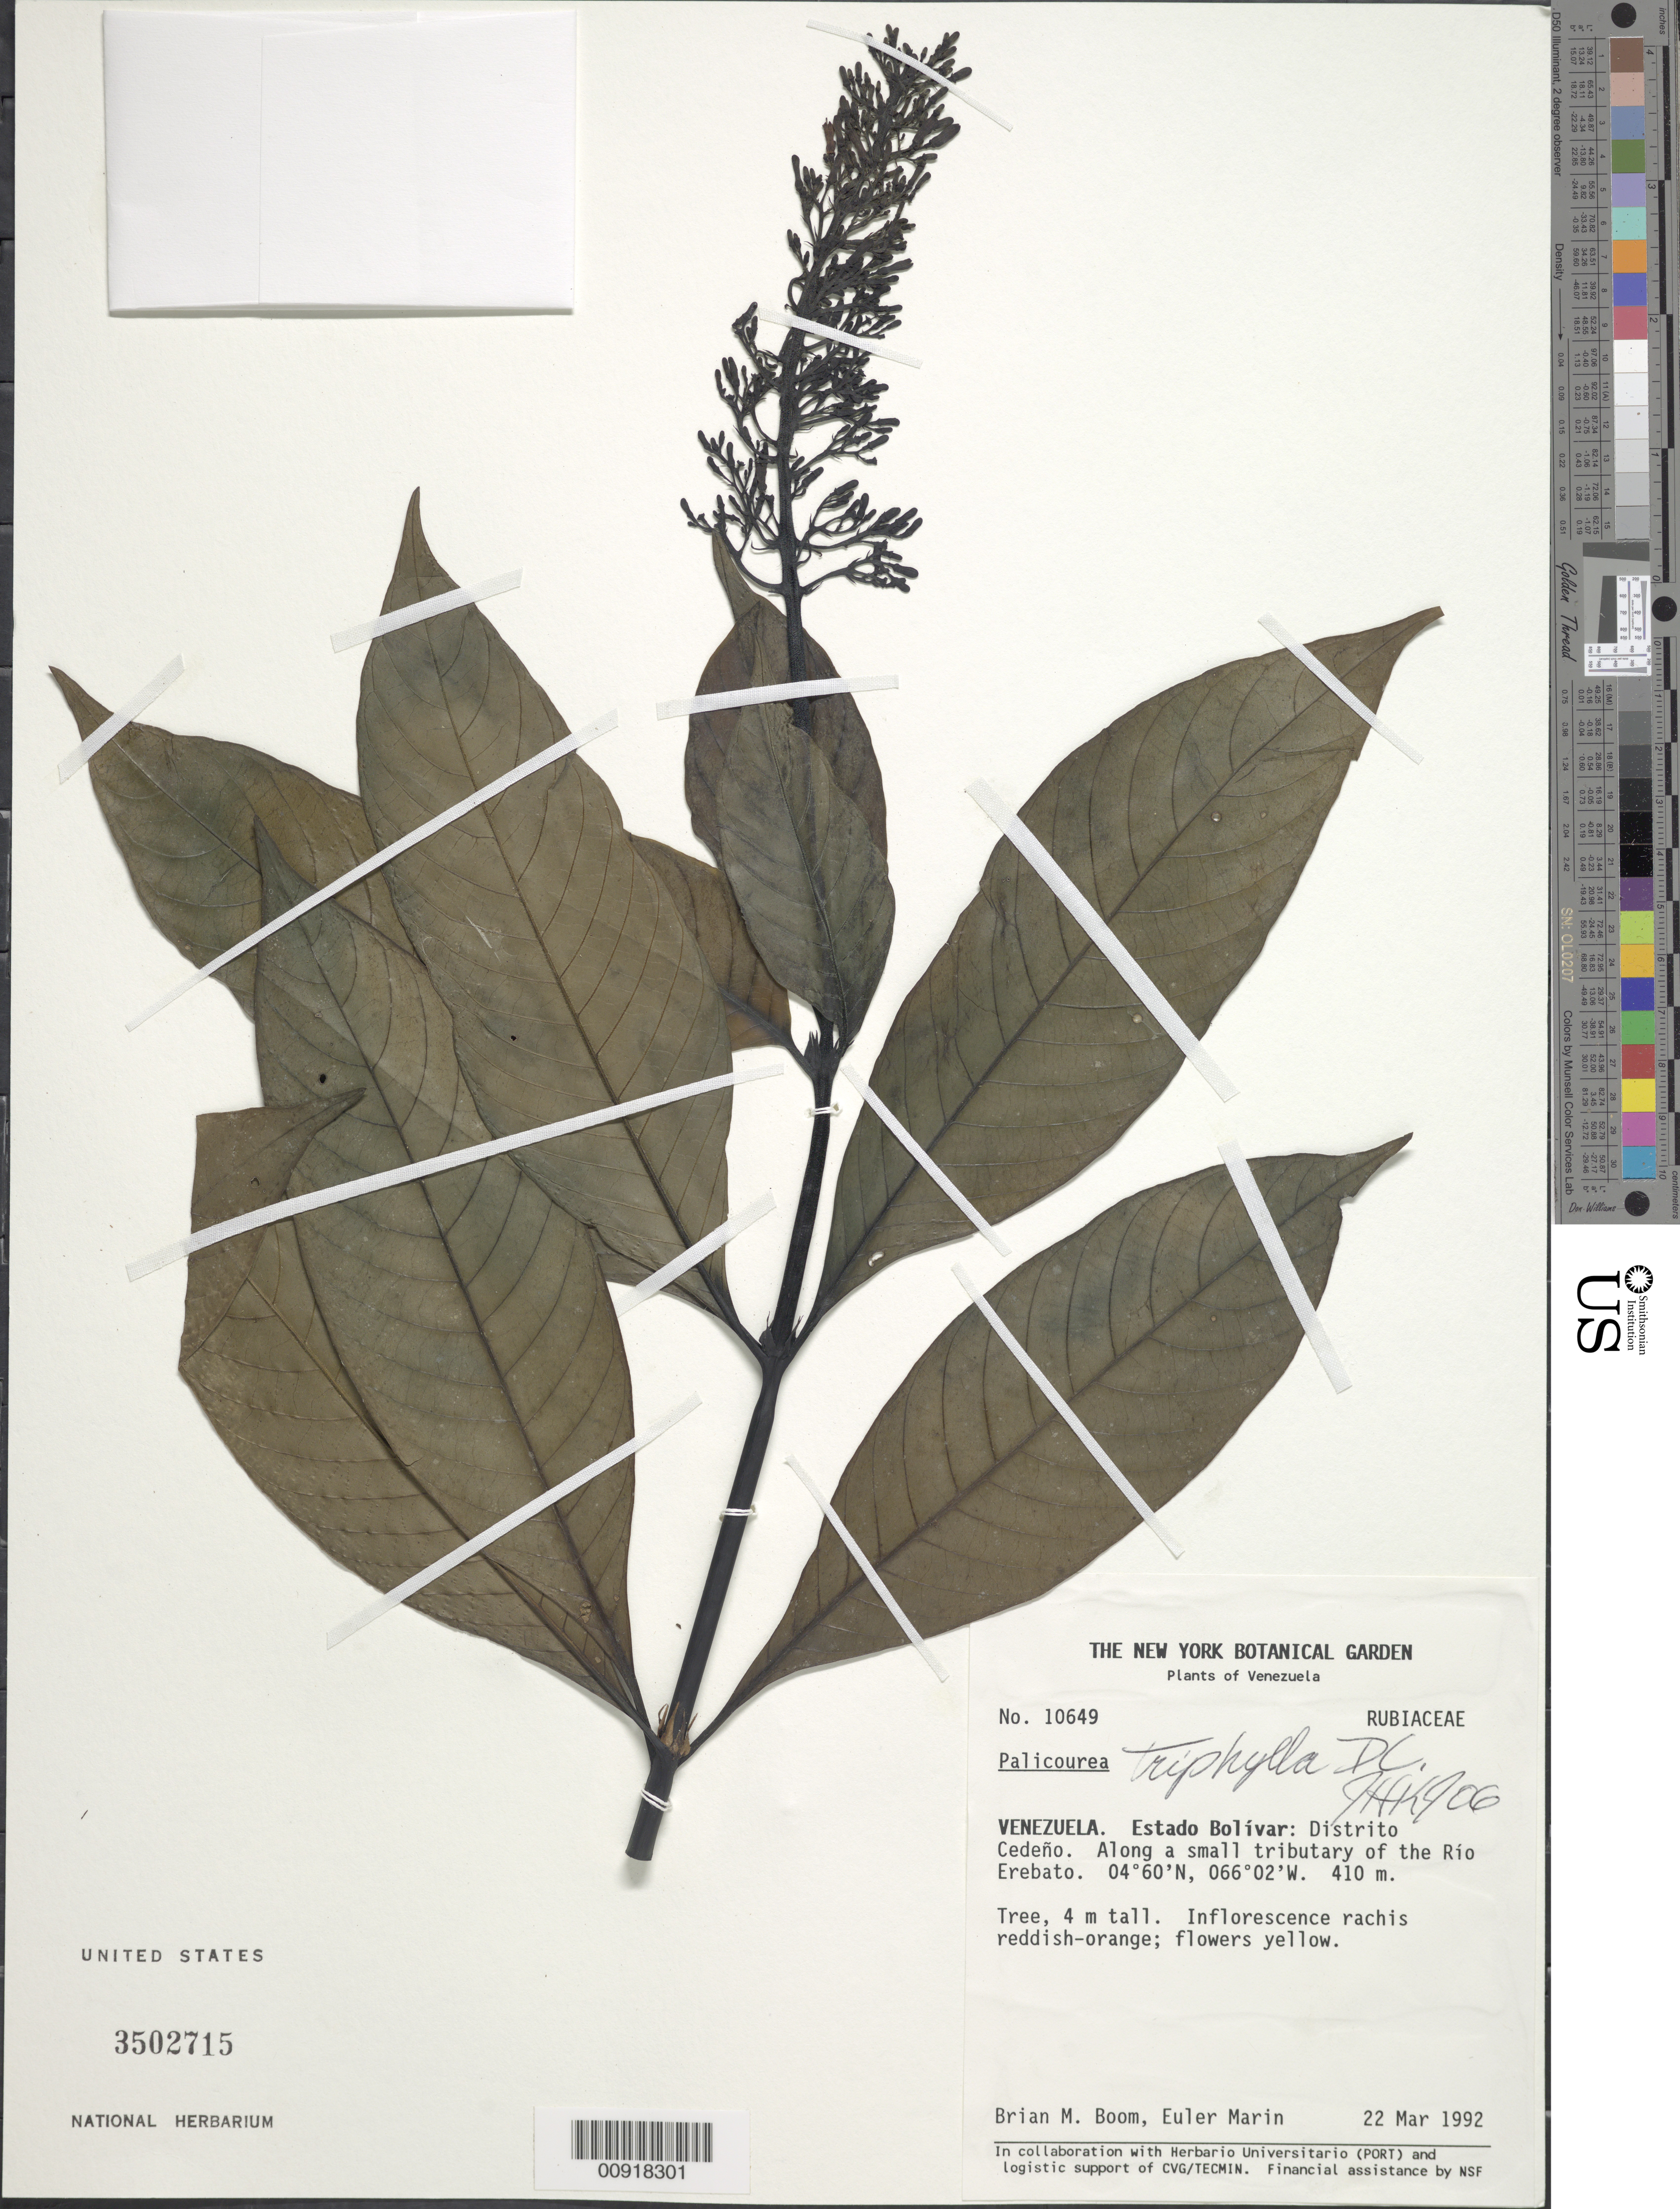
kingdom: Plantae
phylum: Tracheophyta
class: Magnoliopsida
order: Gentianales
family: Rubiaceae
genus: Palicourea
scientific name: Palicourea triphylla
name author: DC.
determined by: Kirkbride, J. H.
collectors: B. M. Boom & E. Marin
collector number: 10649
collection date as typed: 22-Mar-92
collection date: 1992-03-22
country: Venezuela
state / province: Bolívar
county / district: Cedeño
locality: Río Erebato, along a small tributary of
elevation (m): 410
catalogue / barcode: US 3502715